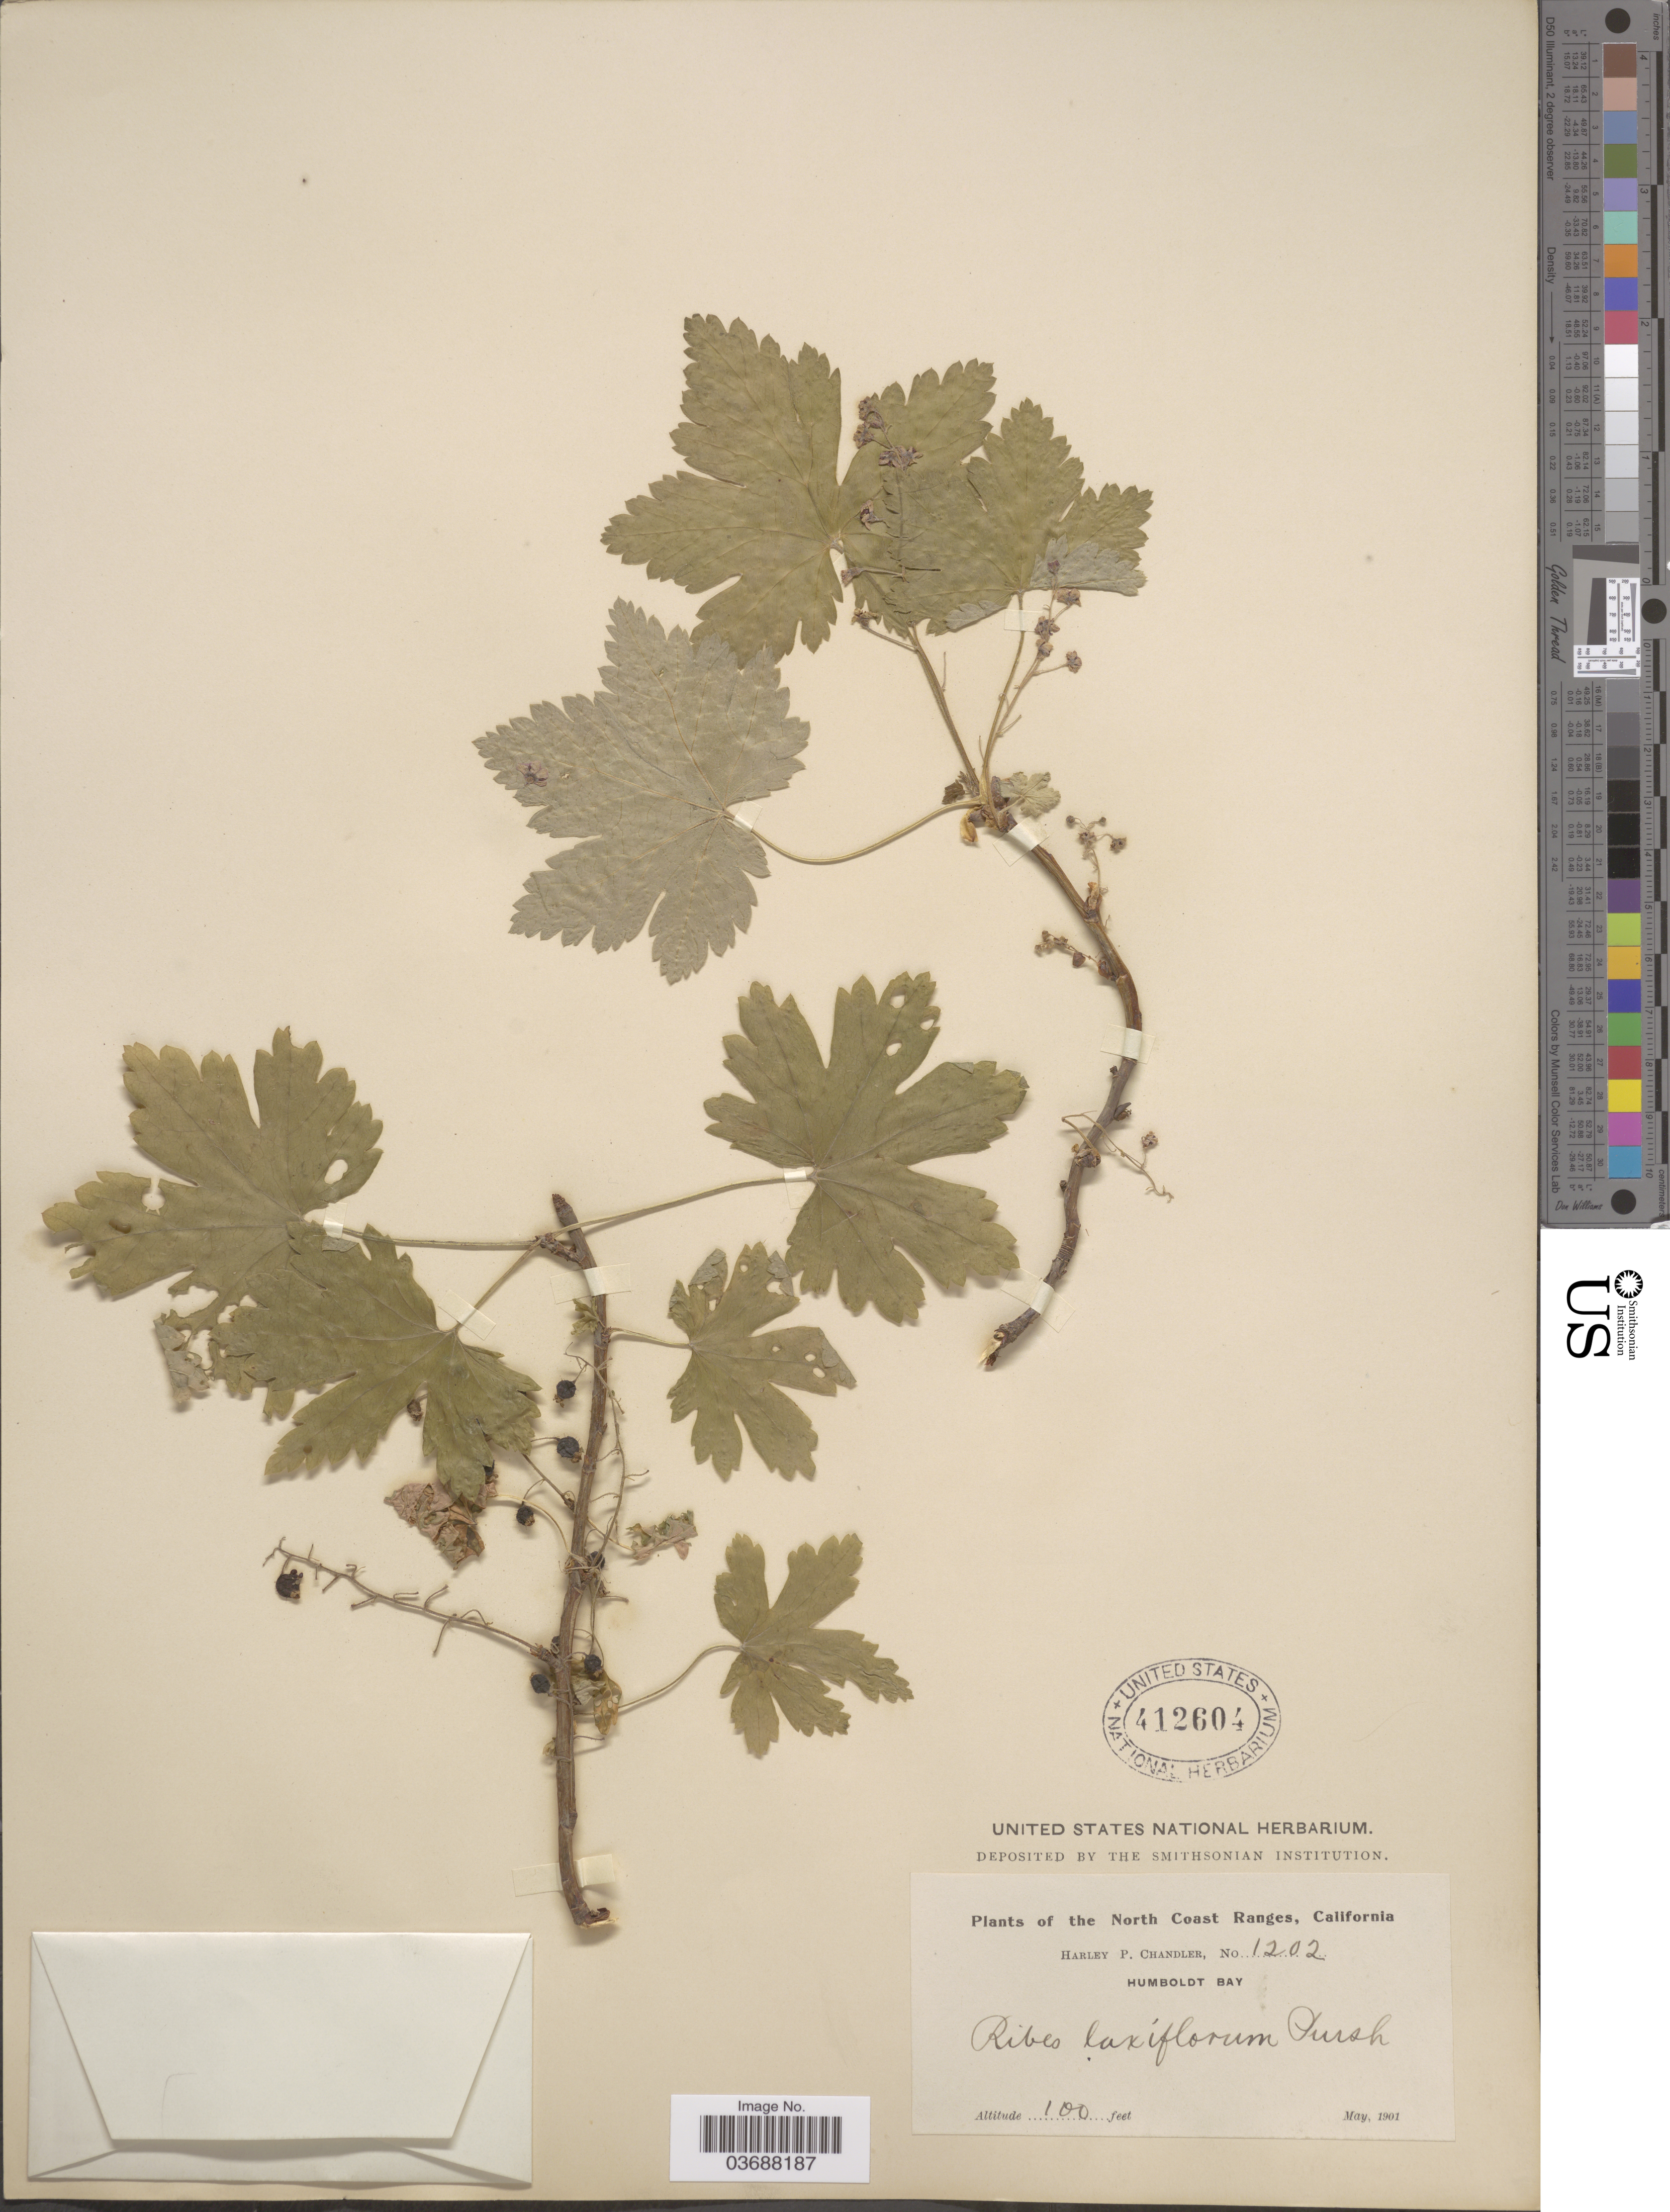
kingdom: Plantae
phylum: Tracheophyta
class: Magnoliopsida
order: Saxifragales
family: Grossulariaceae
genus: Ribes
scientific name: Ribes laxiflorum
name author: Pursh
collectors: H. Chandler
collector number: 1202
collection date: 1901-05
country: United States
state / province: California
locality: The North Coast Ranges. Humboldt Bay.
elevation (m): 30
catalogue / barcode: US 412604